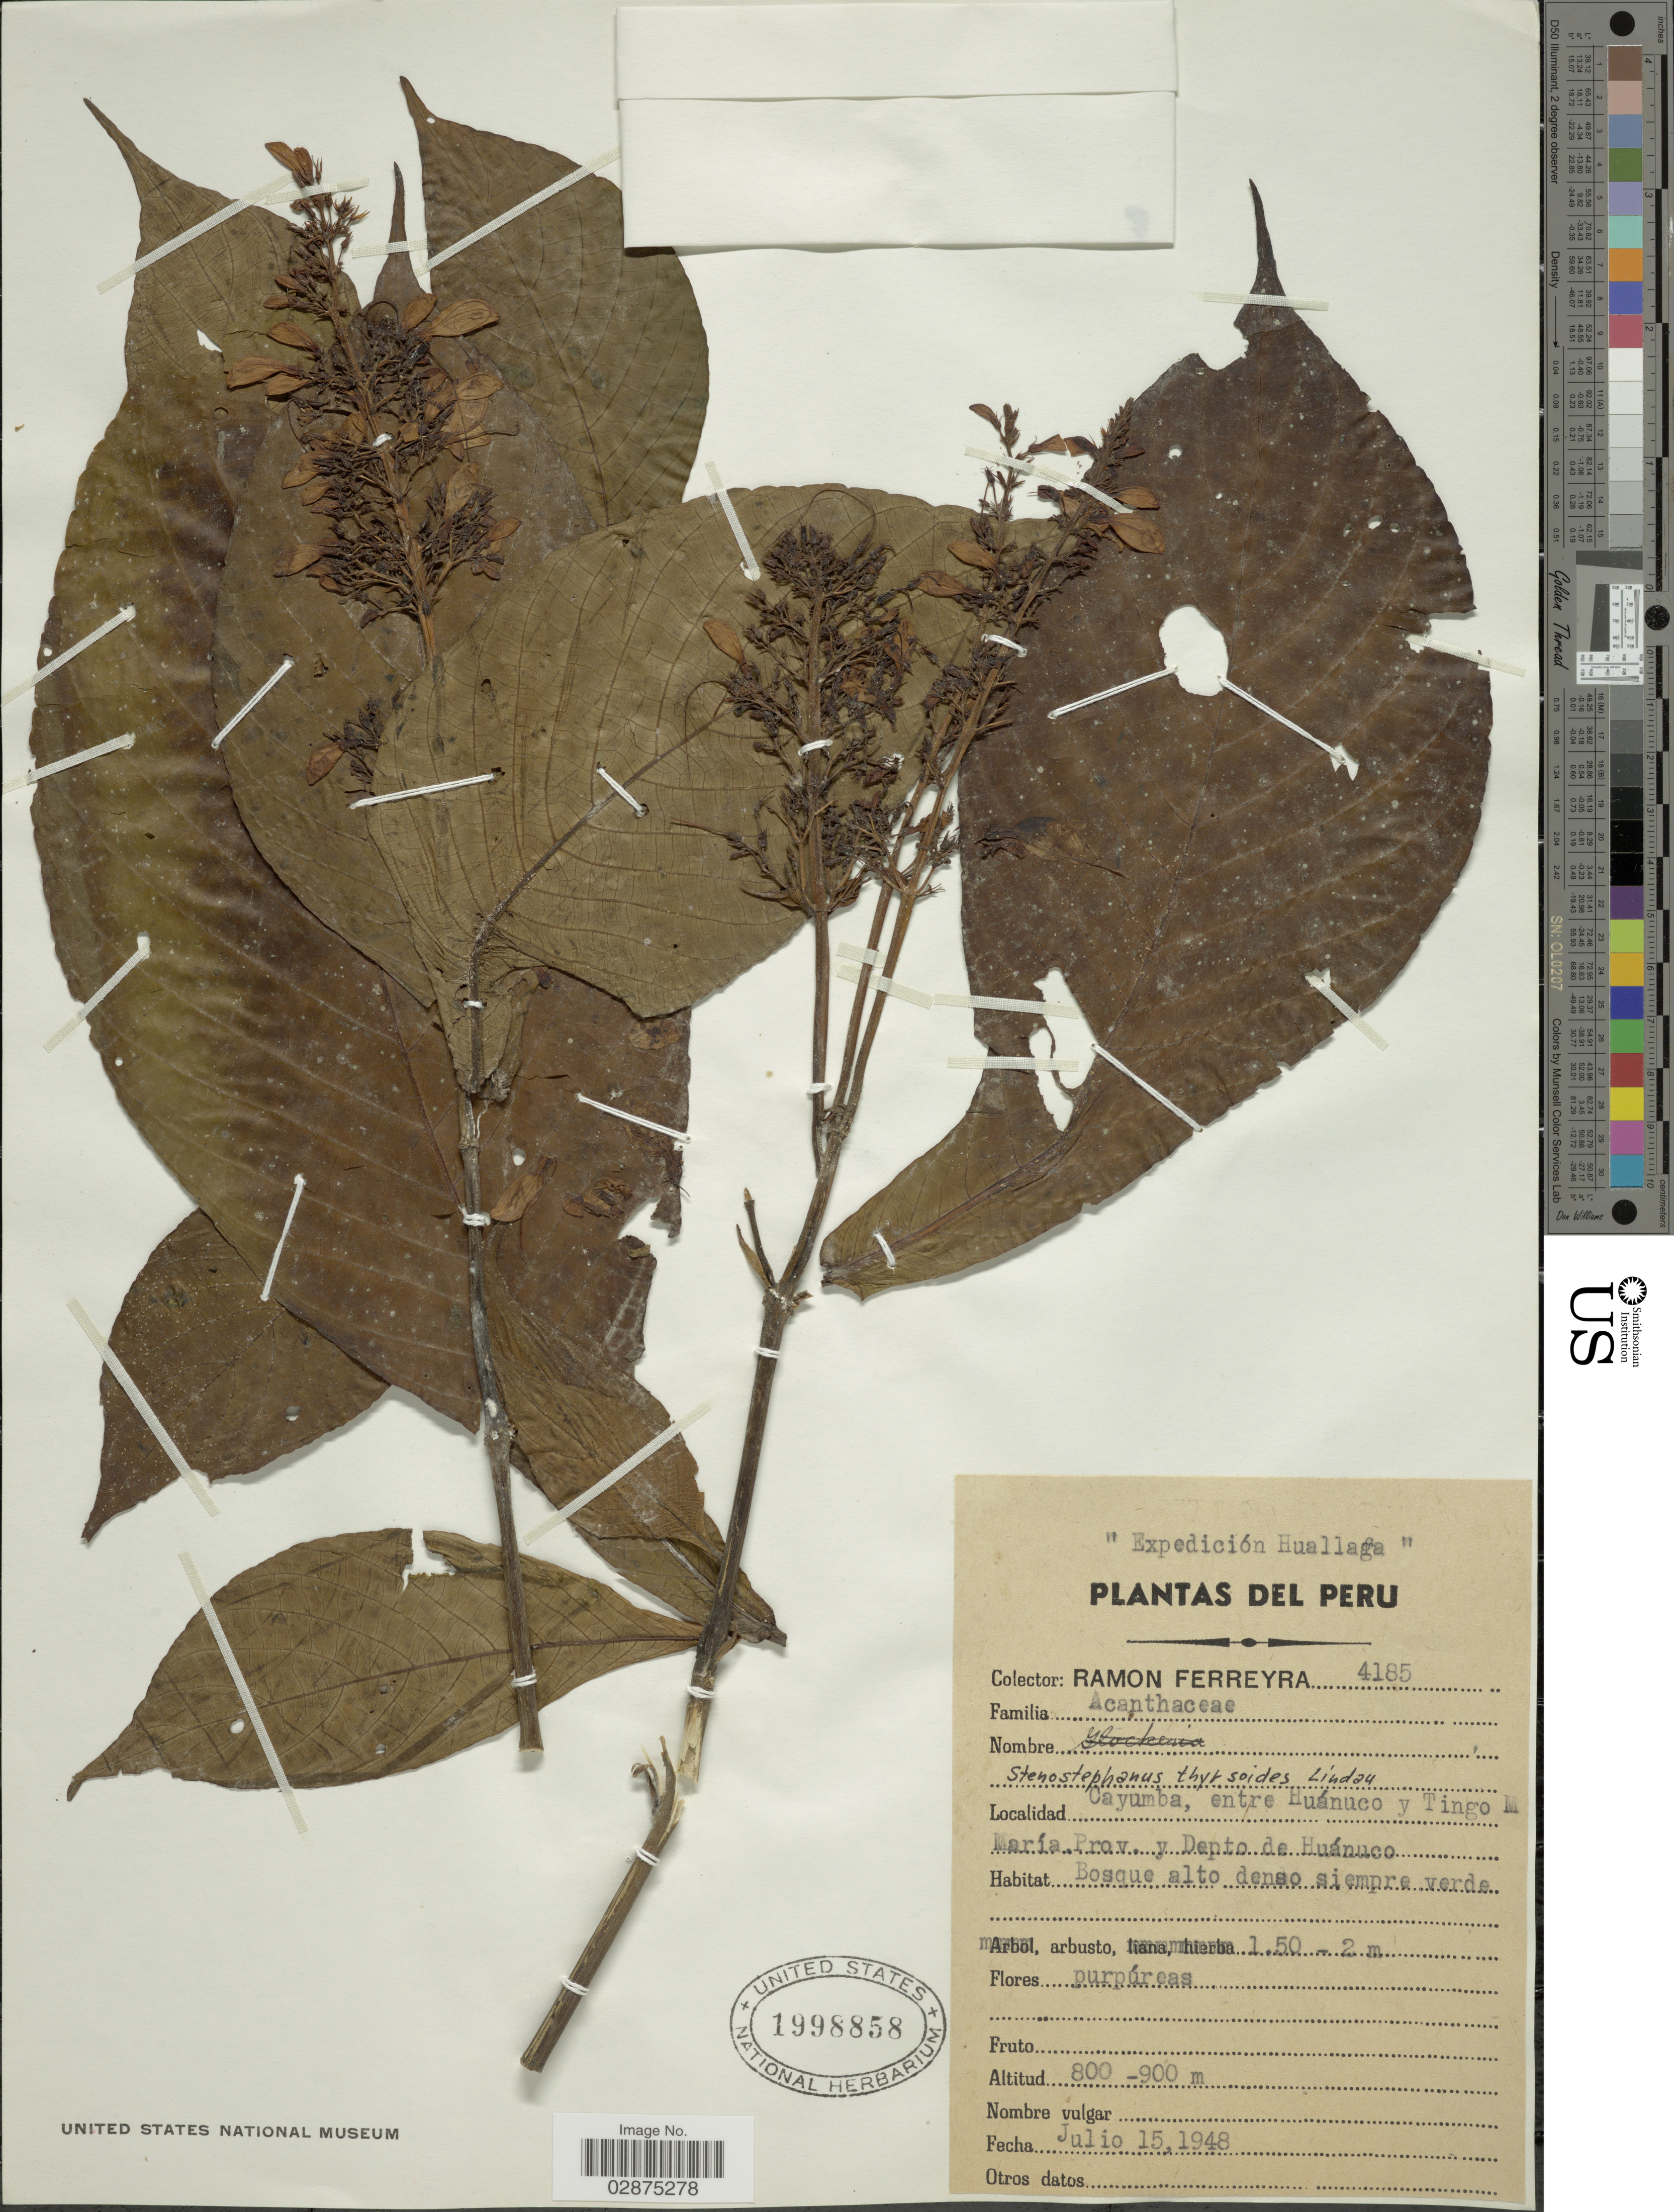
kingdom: Plantae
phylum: Tracheophyta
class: Magnoliopsida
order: Lamiales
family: Acanthaceae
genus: Stenostephanus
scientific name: Stenostephanus longistaminus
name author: (Ruiz & Pav.) V.M. Baum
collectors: R. A. Ferreyra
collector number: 4185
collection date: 1948-07-15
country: Peru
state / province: Huánuco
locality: Cayumba, entre Huánuco y Tingo María. Prov. y Depto de Huánuco.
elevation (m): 800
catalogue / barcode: US 1998858